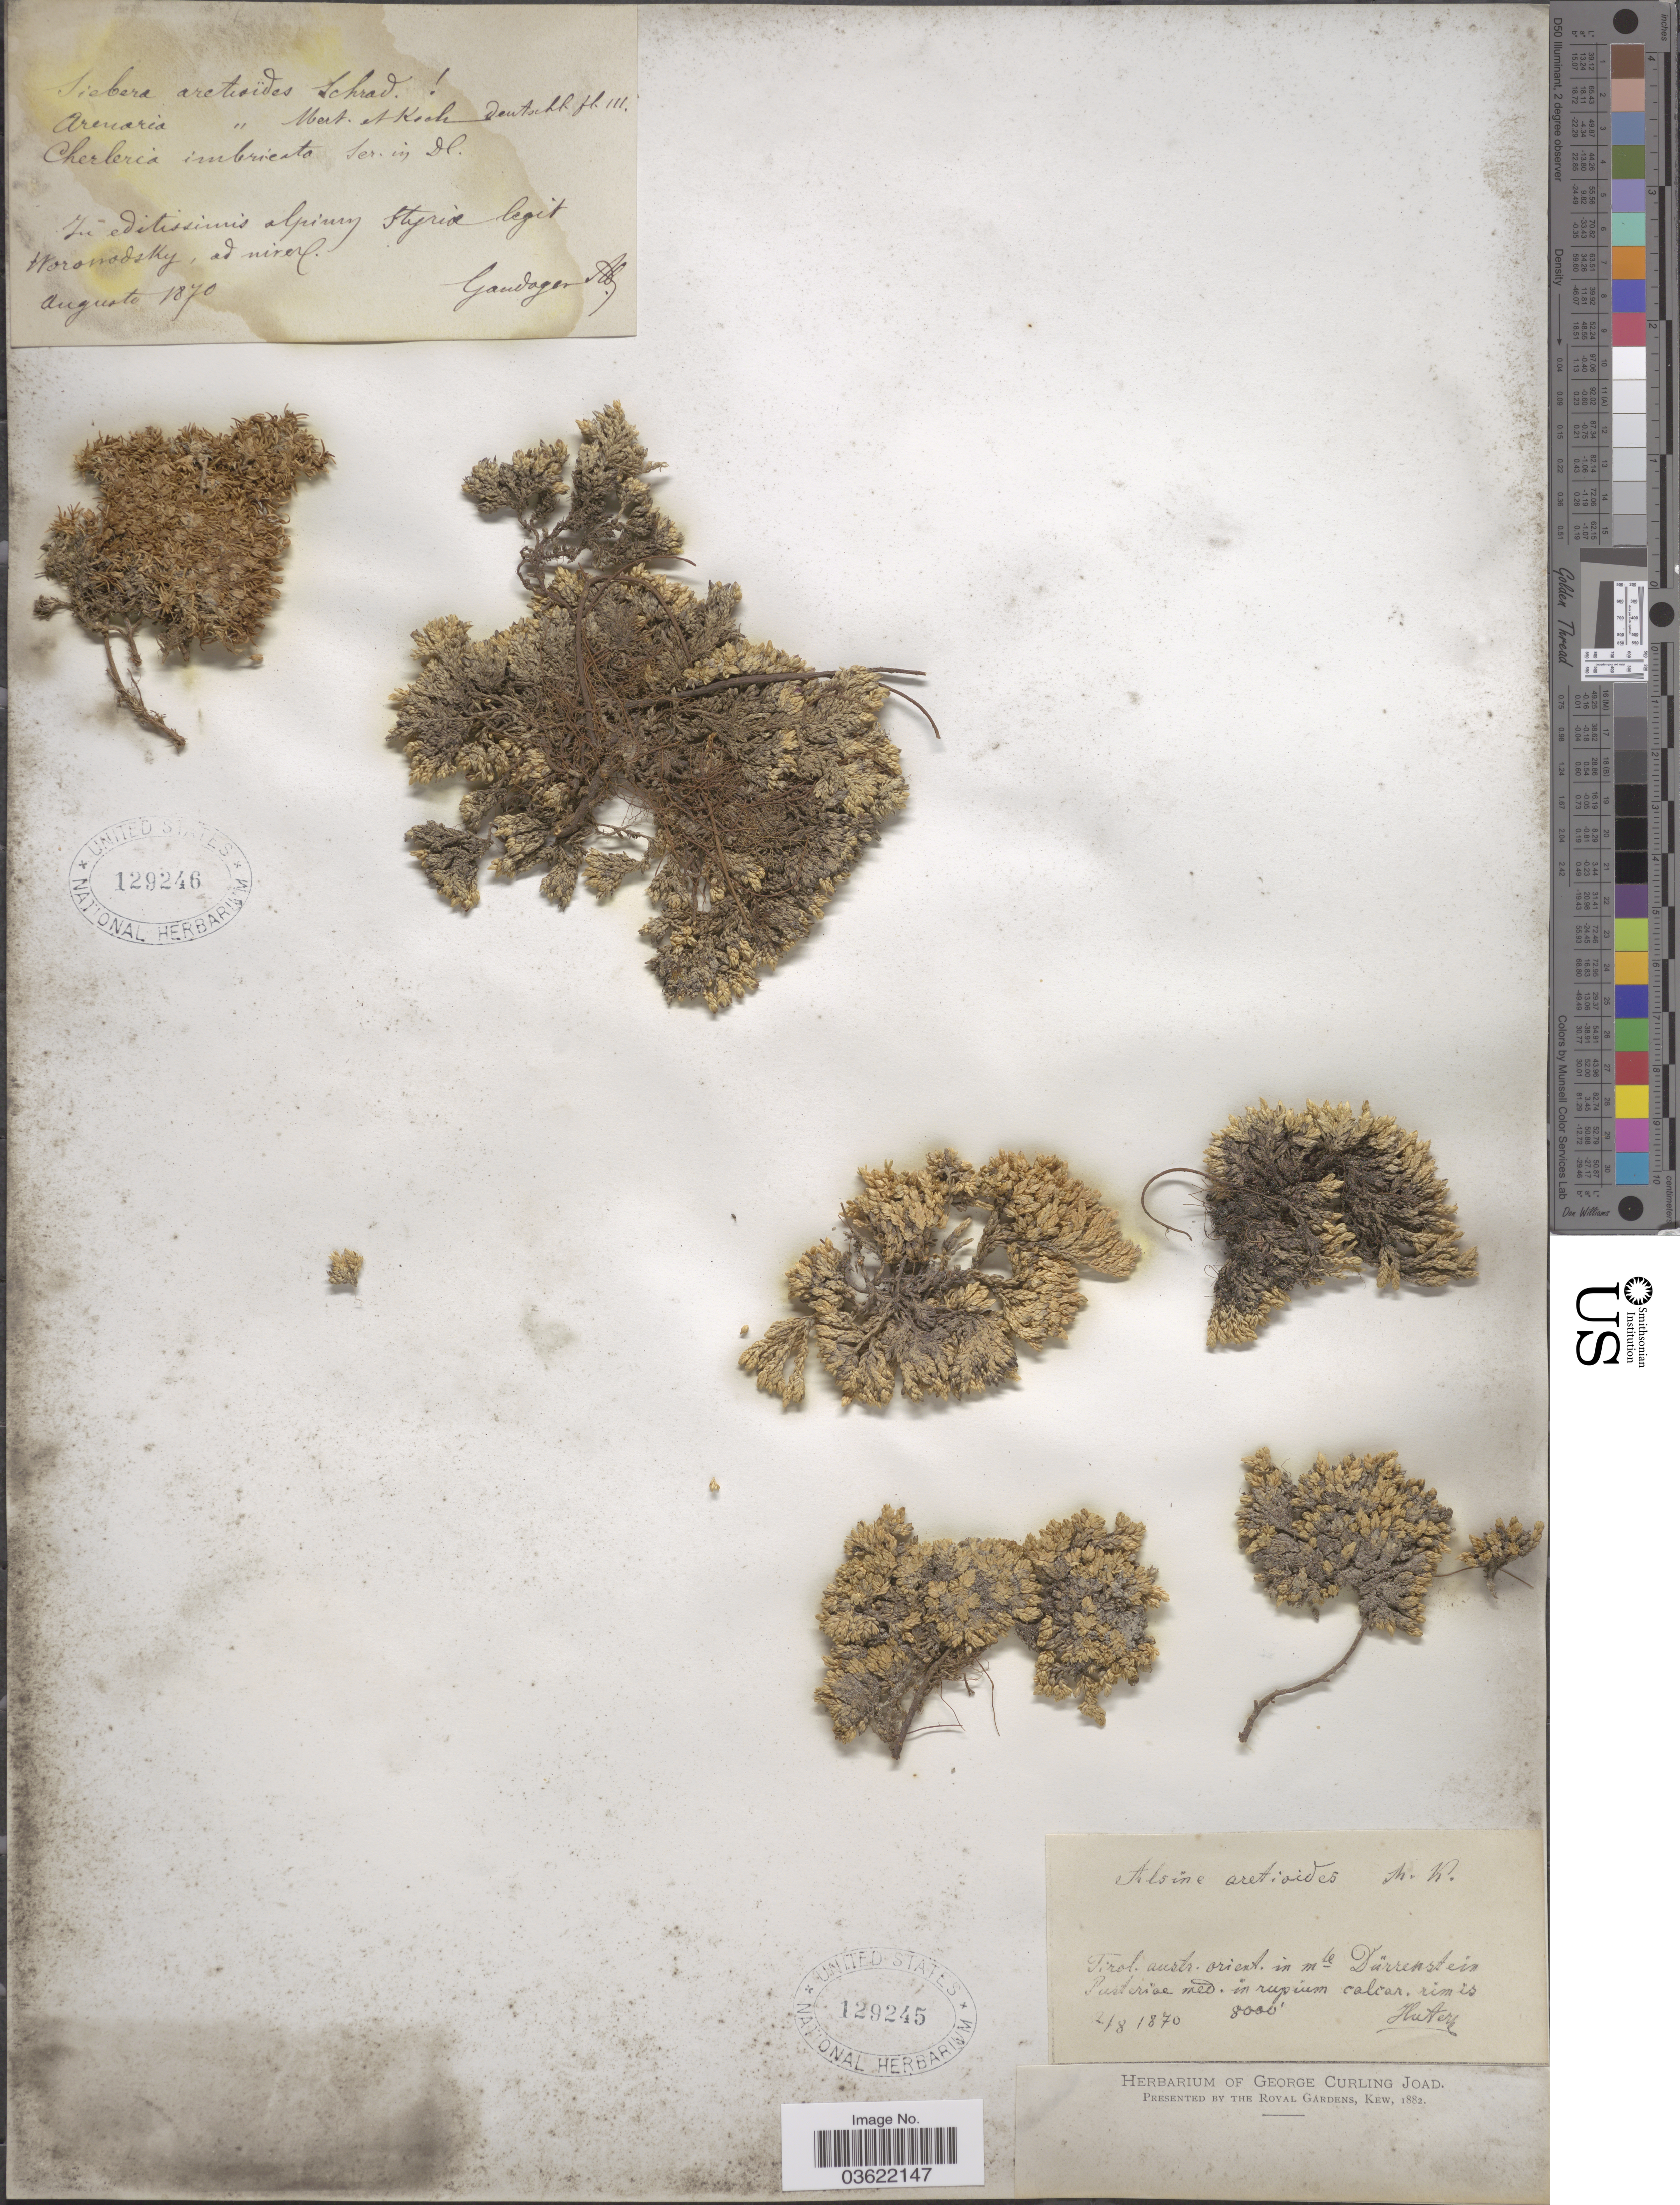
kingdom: Plantae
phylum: Tracheophyta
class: Magnoliopsida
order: Caryophyllales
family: Caryophyllaceae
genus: Facchinia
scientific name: Facchinia cherlerioides subsp. cherlerioides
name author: (Sieber) Dillenb. & Kadereit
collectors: -. Huter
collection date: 1870-08-02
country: Italy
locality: Tirol. austr. orient. in mte Dürrenstein Pusteriae med.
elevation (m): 2438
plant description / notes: US #129245 cited by Dillenberger & Kadereit in Edinburgh J. Bot. 72(3): 364. 2015.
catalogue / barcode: US 129245